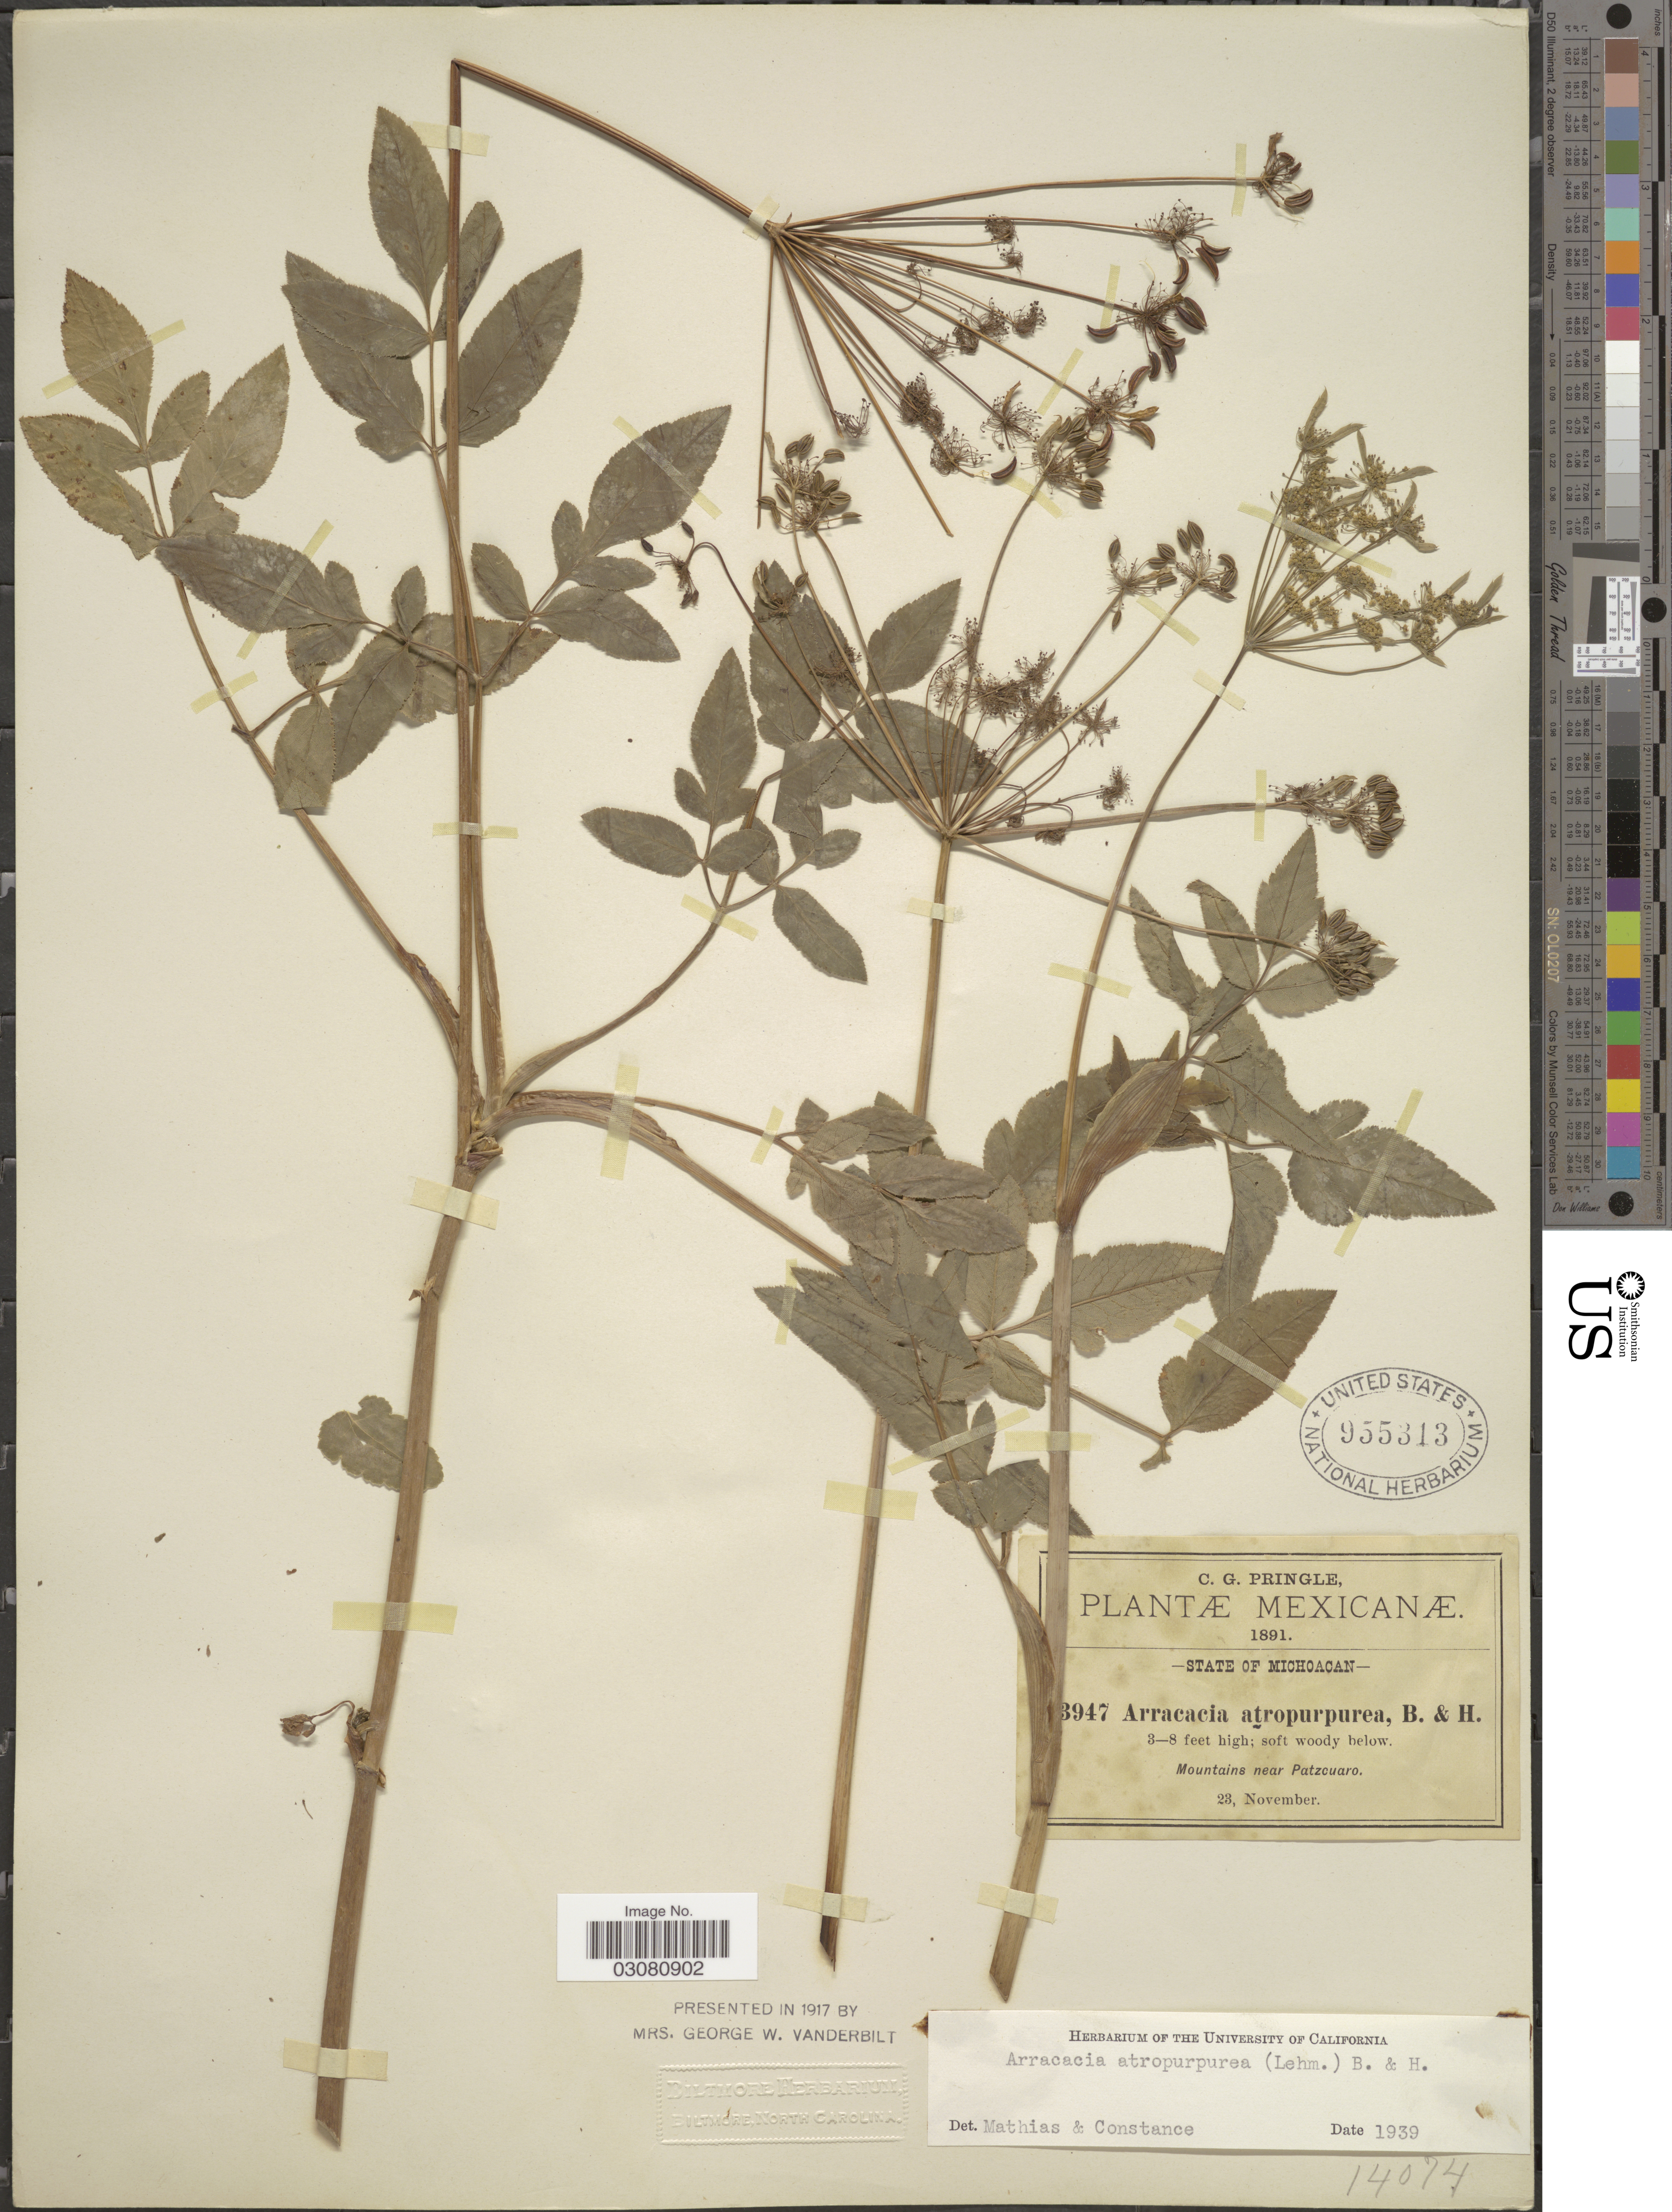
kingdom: Plantae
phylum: Tracheophyta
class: Magnoliopsida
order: Apiales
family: Apiaceae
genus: Arracacia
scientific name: Arracacia atropurpurea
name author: (Lehm.) Benth. & Hook. f. ex Hemsl.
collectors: C. G. Pringle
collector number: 3947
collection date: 1891-11-23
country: Mexico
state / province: Michoacán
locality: Mountains near Patzcuaro.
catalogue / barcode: US 955313